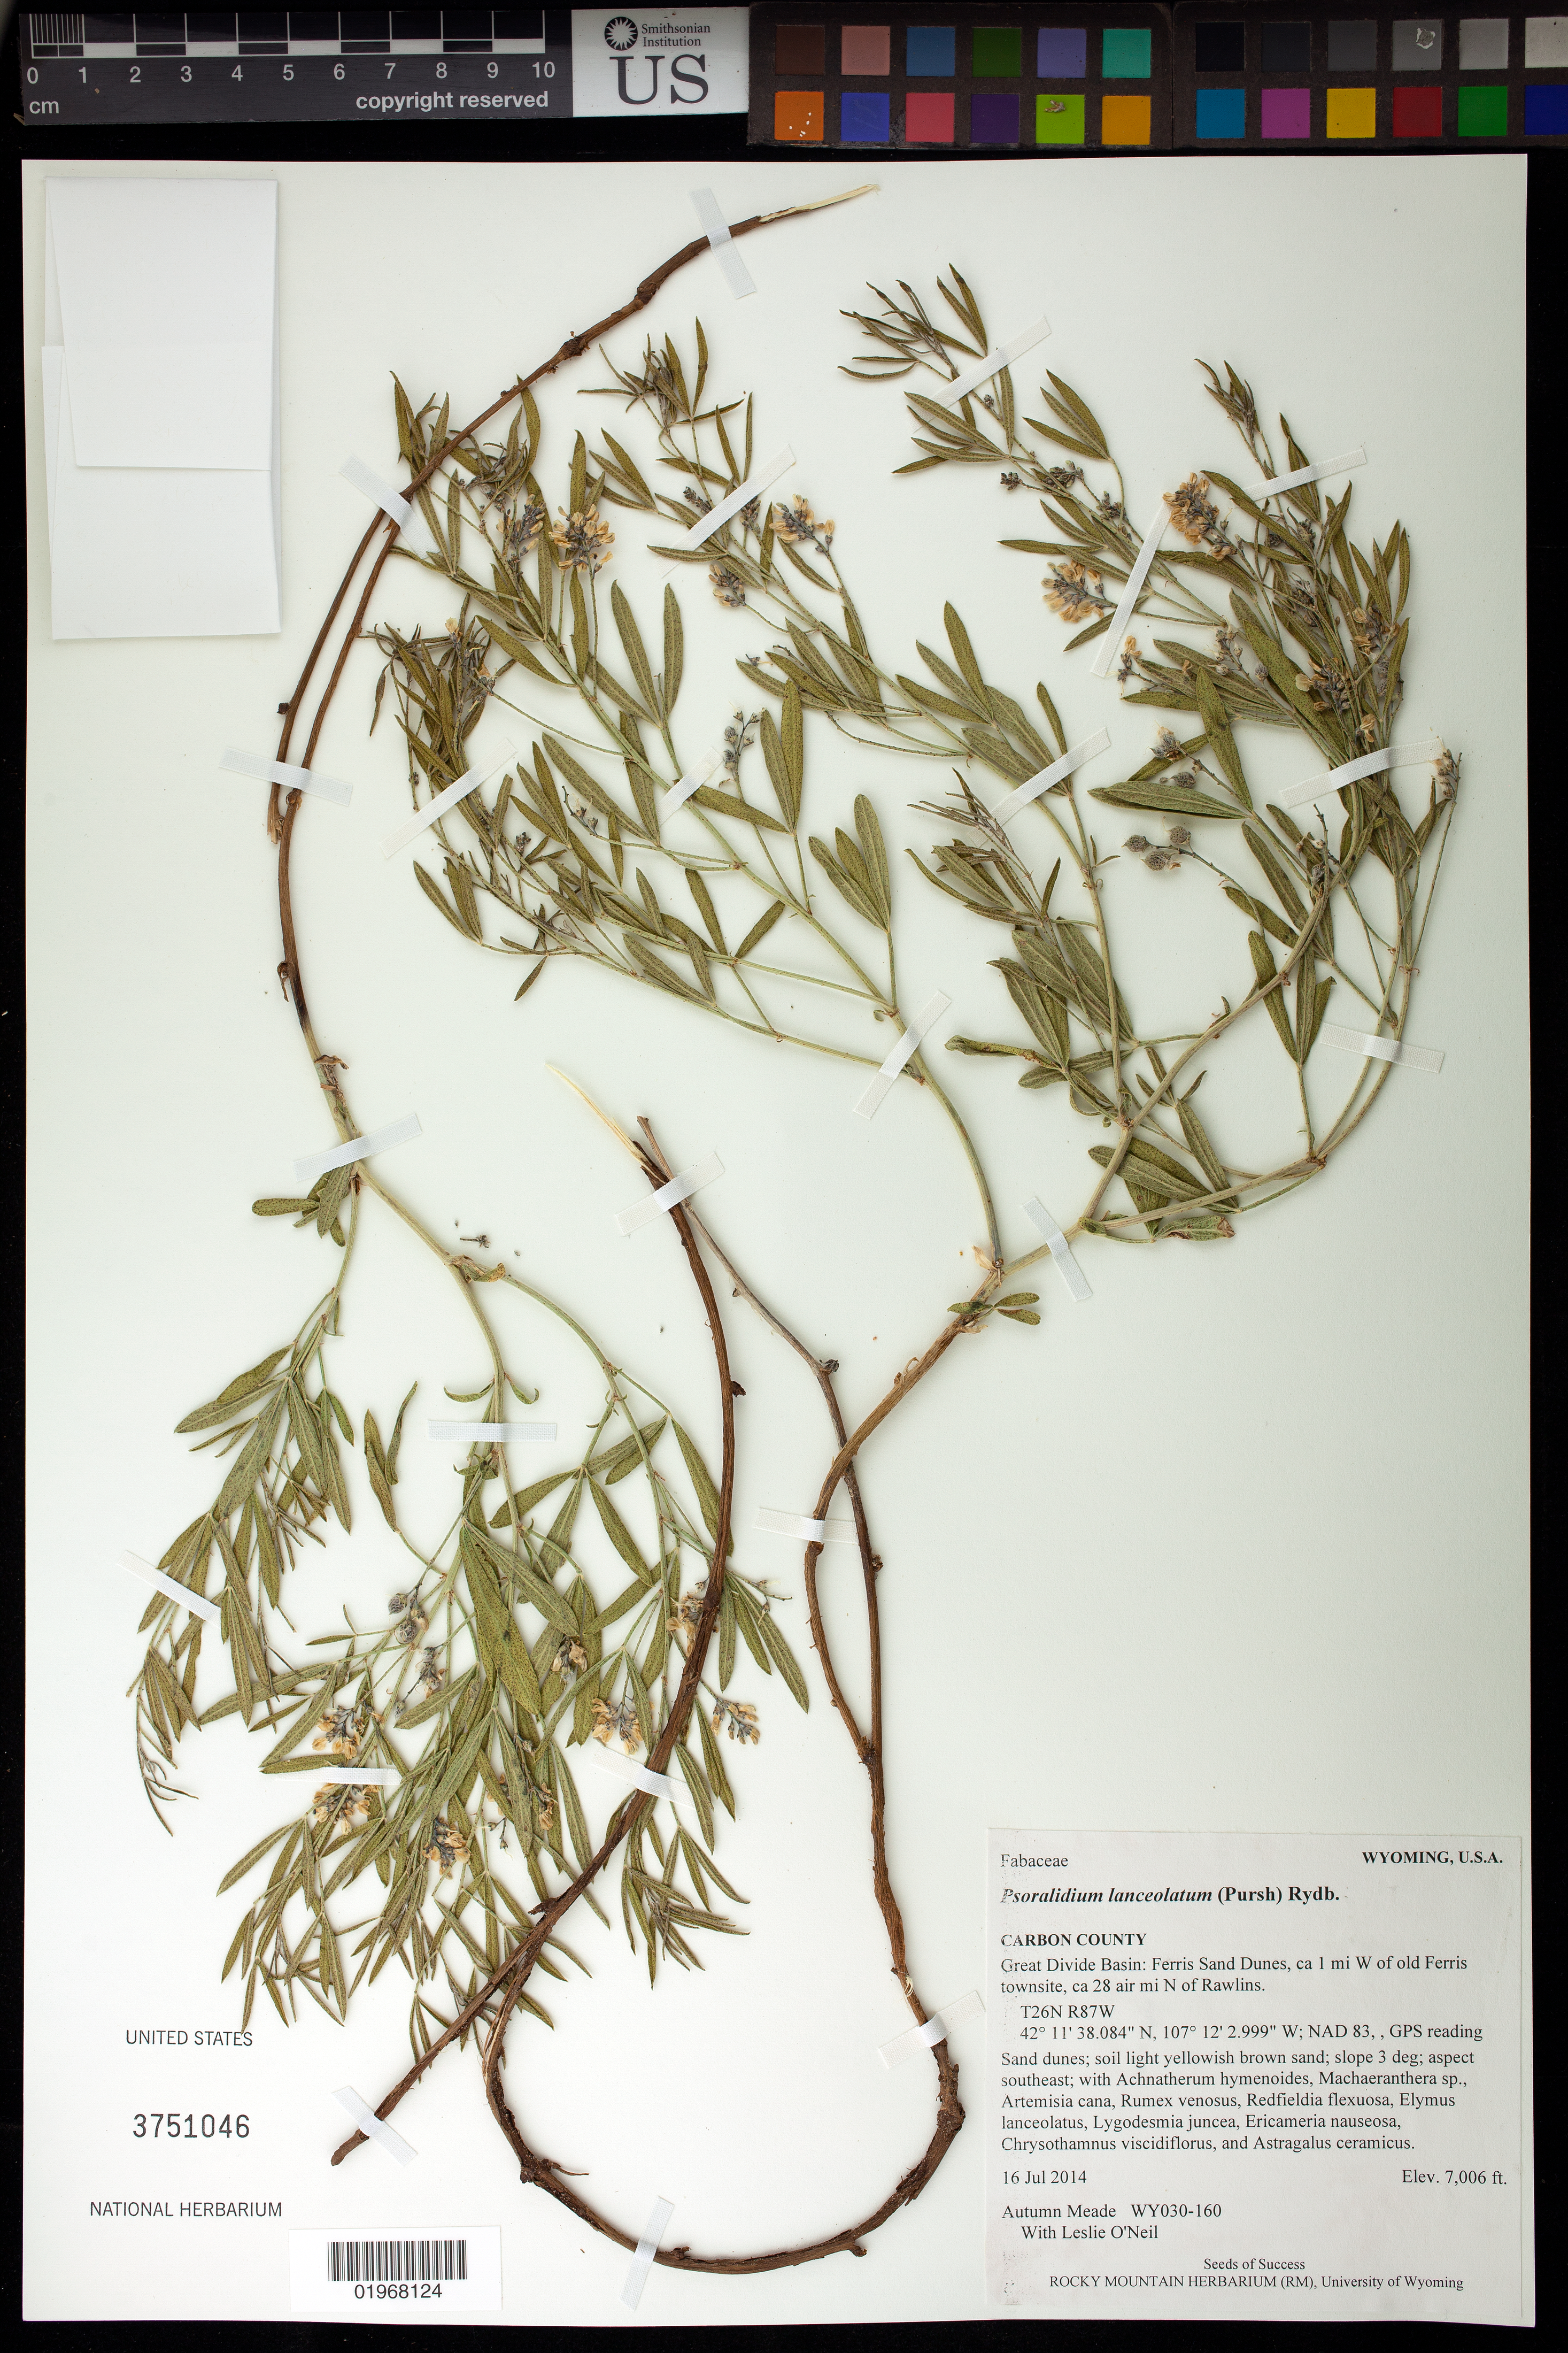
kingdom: Plantae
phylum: Tracheophyta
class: Magnoliopsida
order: Fabales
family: Fabaceae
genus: Psoralidium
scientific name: Psoralidium lanceolatum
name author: (Pursh) Rydb.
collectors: A. Meade & L. O'Neil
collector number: WY030-160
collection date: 2014-07-16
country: United States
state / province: Wyoming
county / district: Carbon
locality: Great Divide Basin: Ferris Sand Dunes, ca 1 mi. W of old Ferris townsite, ca 28 air mi. N of Rawlins.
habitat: Sand dunes, soil light yellowish brown sand. With Artemisia cana, Rumex venosus, ect.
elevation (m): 2135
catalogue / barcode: US 3751046